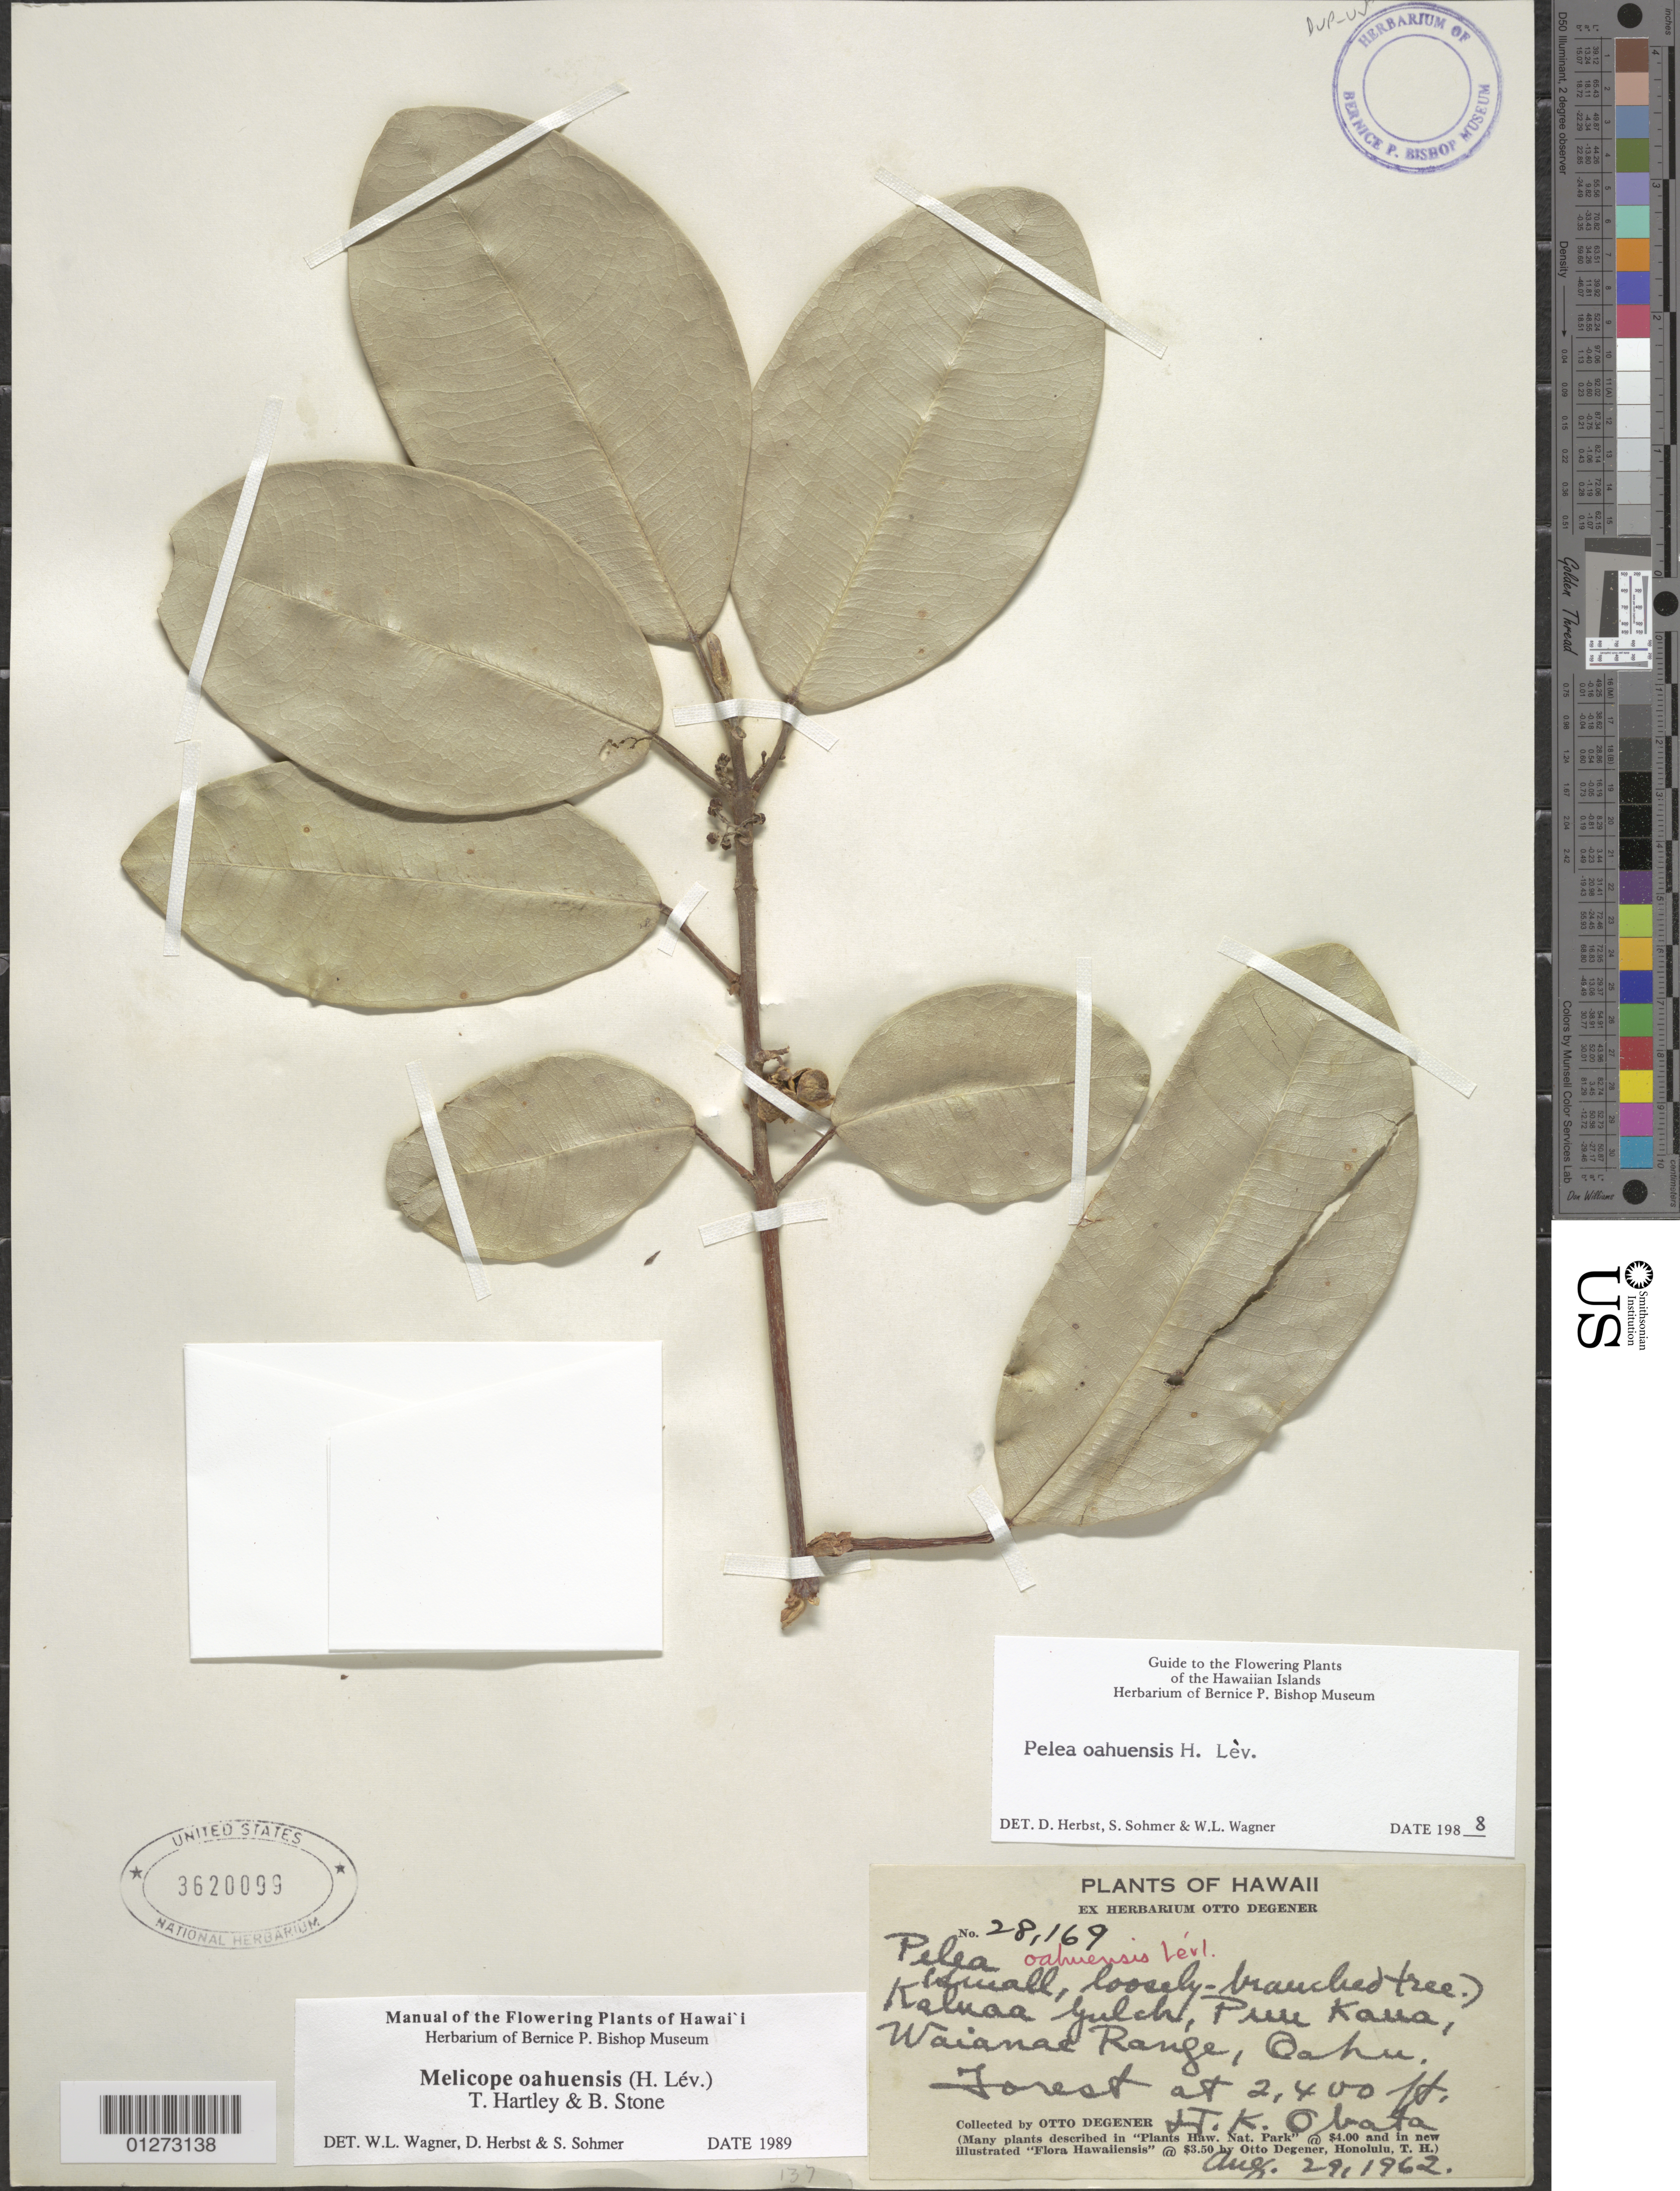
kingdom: Plantae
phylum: Tracheophyta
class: Magnoliopsida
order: Sapindales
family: Rutaceae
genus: Melicope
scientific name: Melicope oahuensis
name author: (H. Lév.) T.G. Hartley & B.C. Stone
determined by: Wagner, W. L.; Herbst, D. R.; Sohmer, S. H.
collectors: O. Degener & J. Obata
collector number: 28169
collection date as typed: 29 Aug 1962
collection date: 1962-08-29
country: United States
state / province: Hawaii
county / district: Honolulu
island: Oahu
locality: Kaluaa Gulch, Pu'u Kaua, Waianae Range.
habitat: Forest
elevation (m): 732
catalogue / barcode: US 3620099